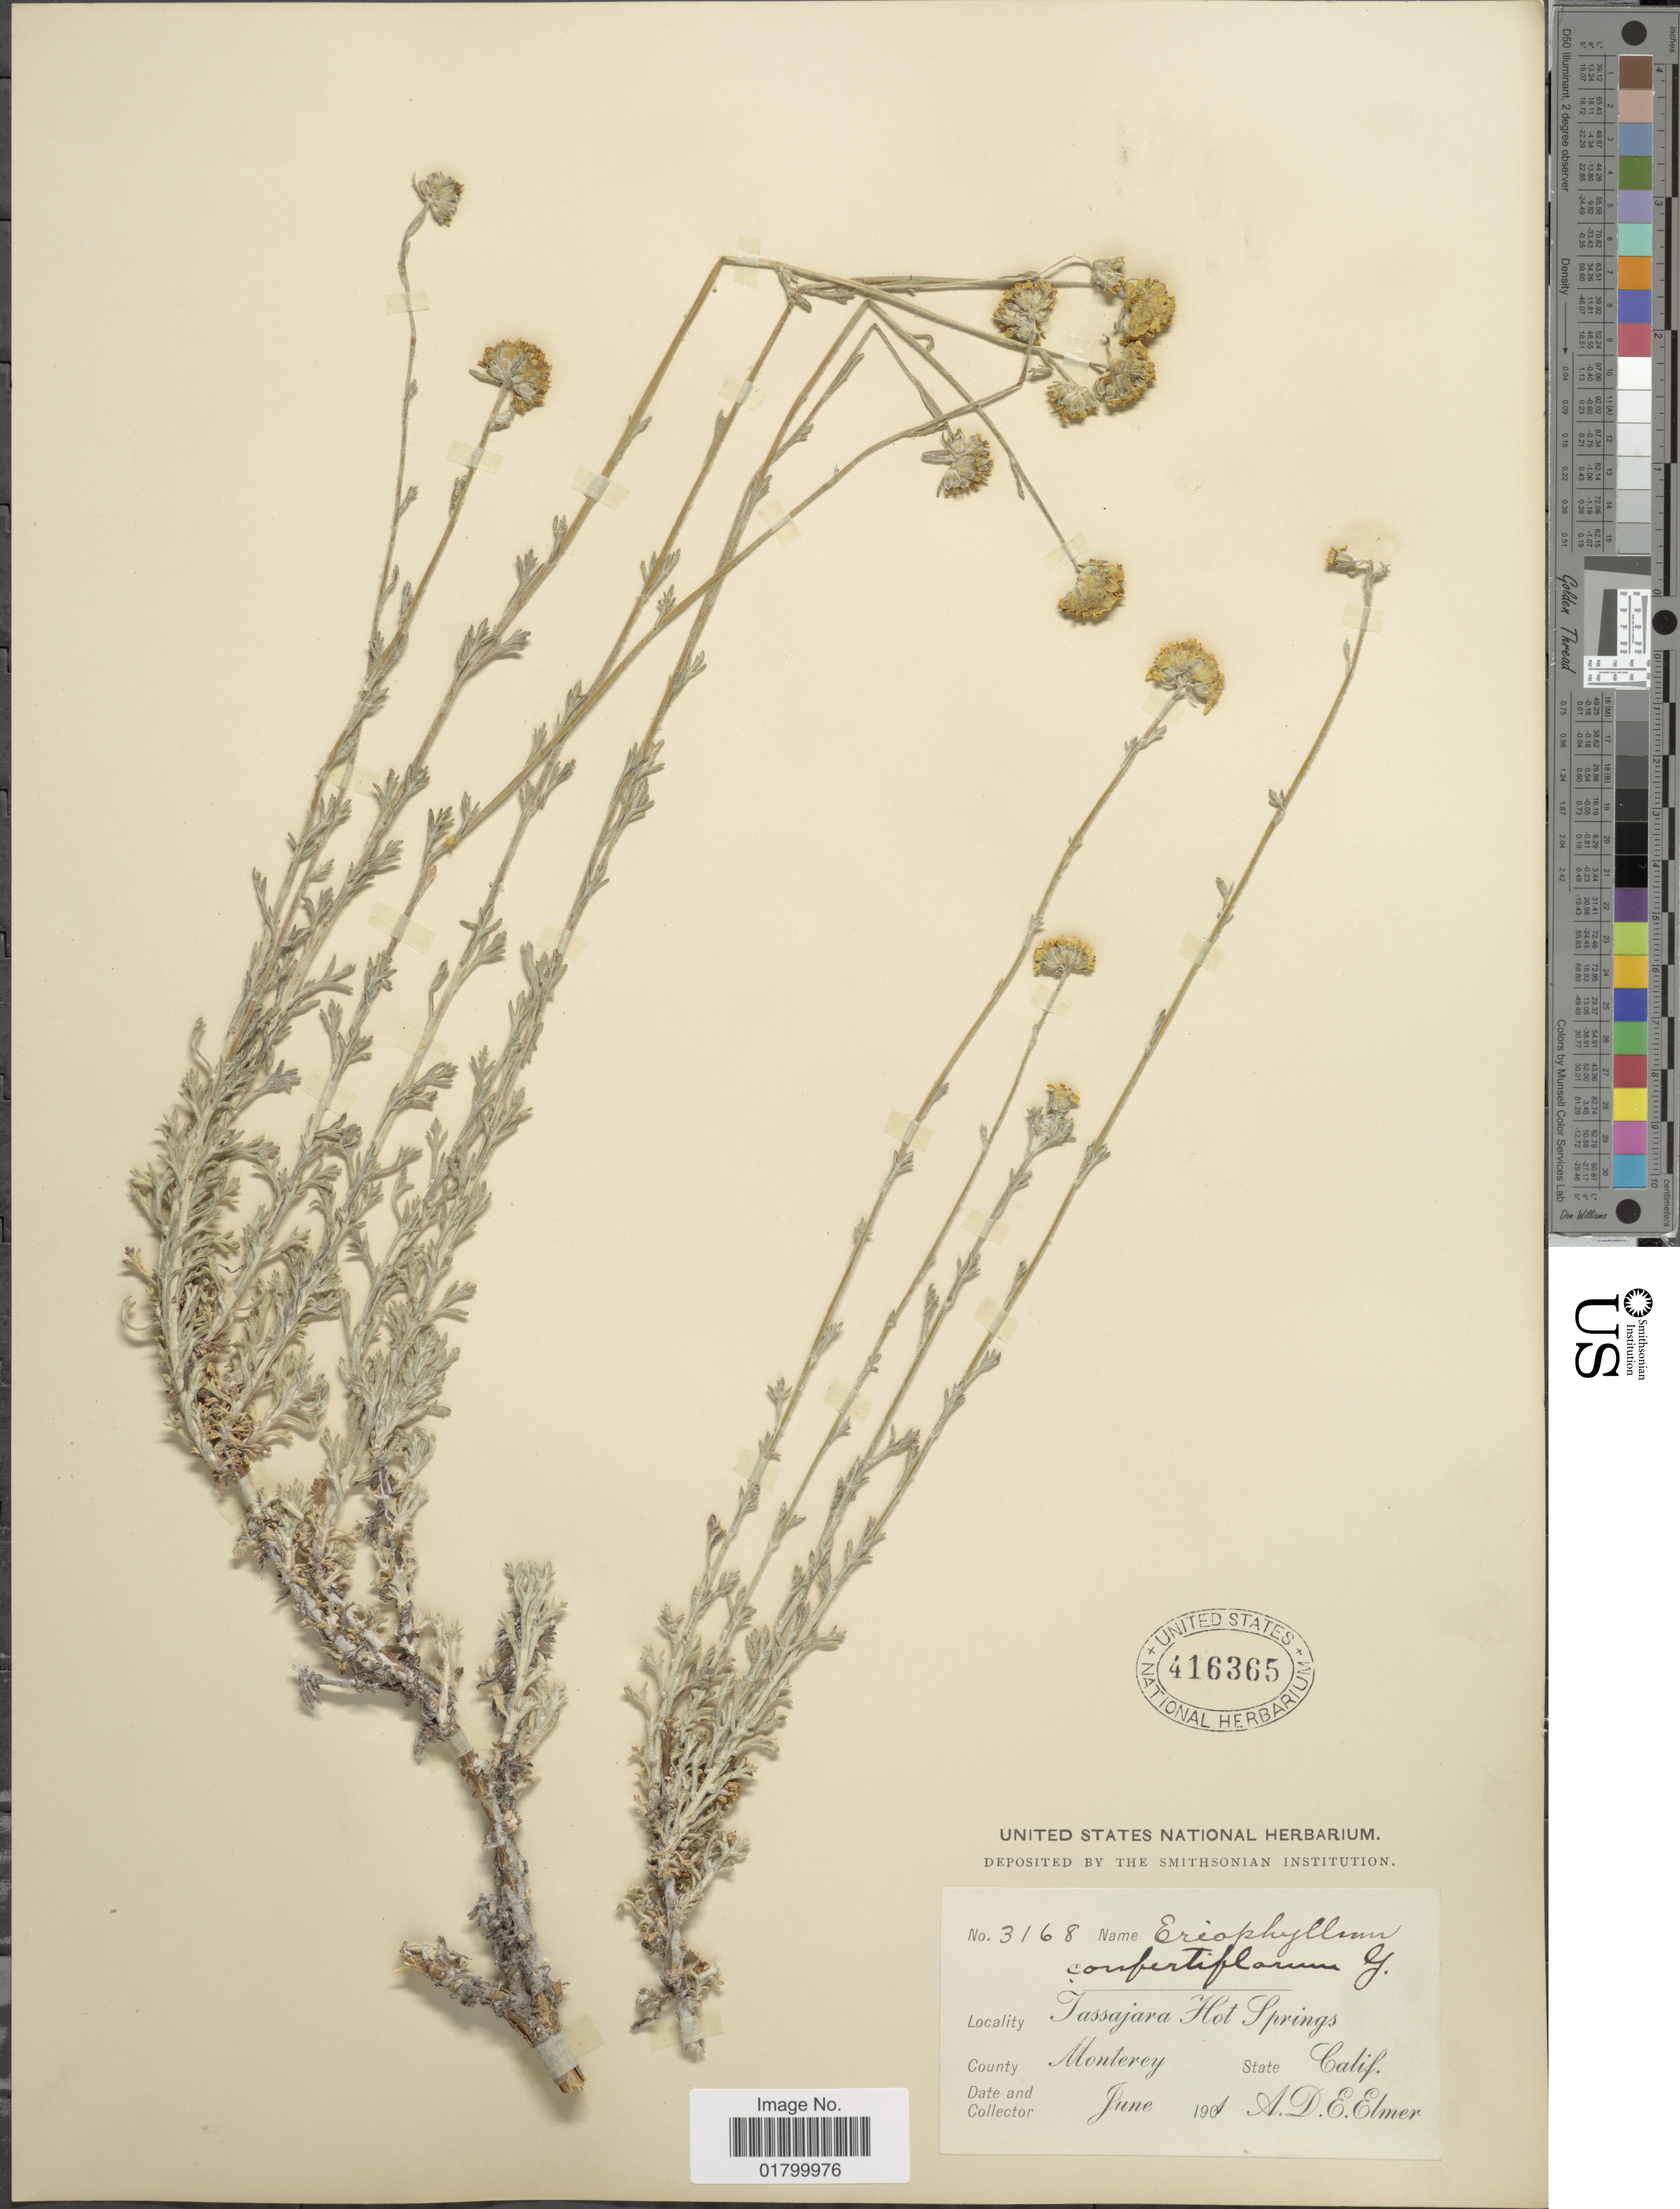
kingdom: Plantae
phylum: Tracheophyta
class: Magnoliopsida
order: Asterales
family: Asteraceae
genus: Eriophyllum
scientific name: Eriophyllum confertiflorum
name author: (DC.) A. Gray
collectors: A. D. E. Elmer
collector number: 3168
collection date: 1901-06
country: United States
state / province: California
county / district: Monterey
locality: Tassajara Hot Springs, County Monterey, State Calif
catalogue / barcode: US 416365